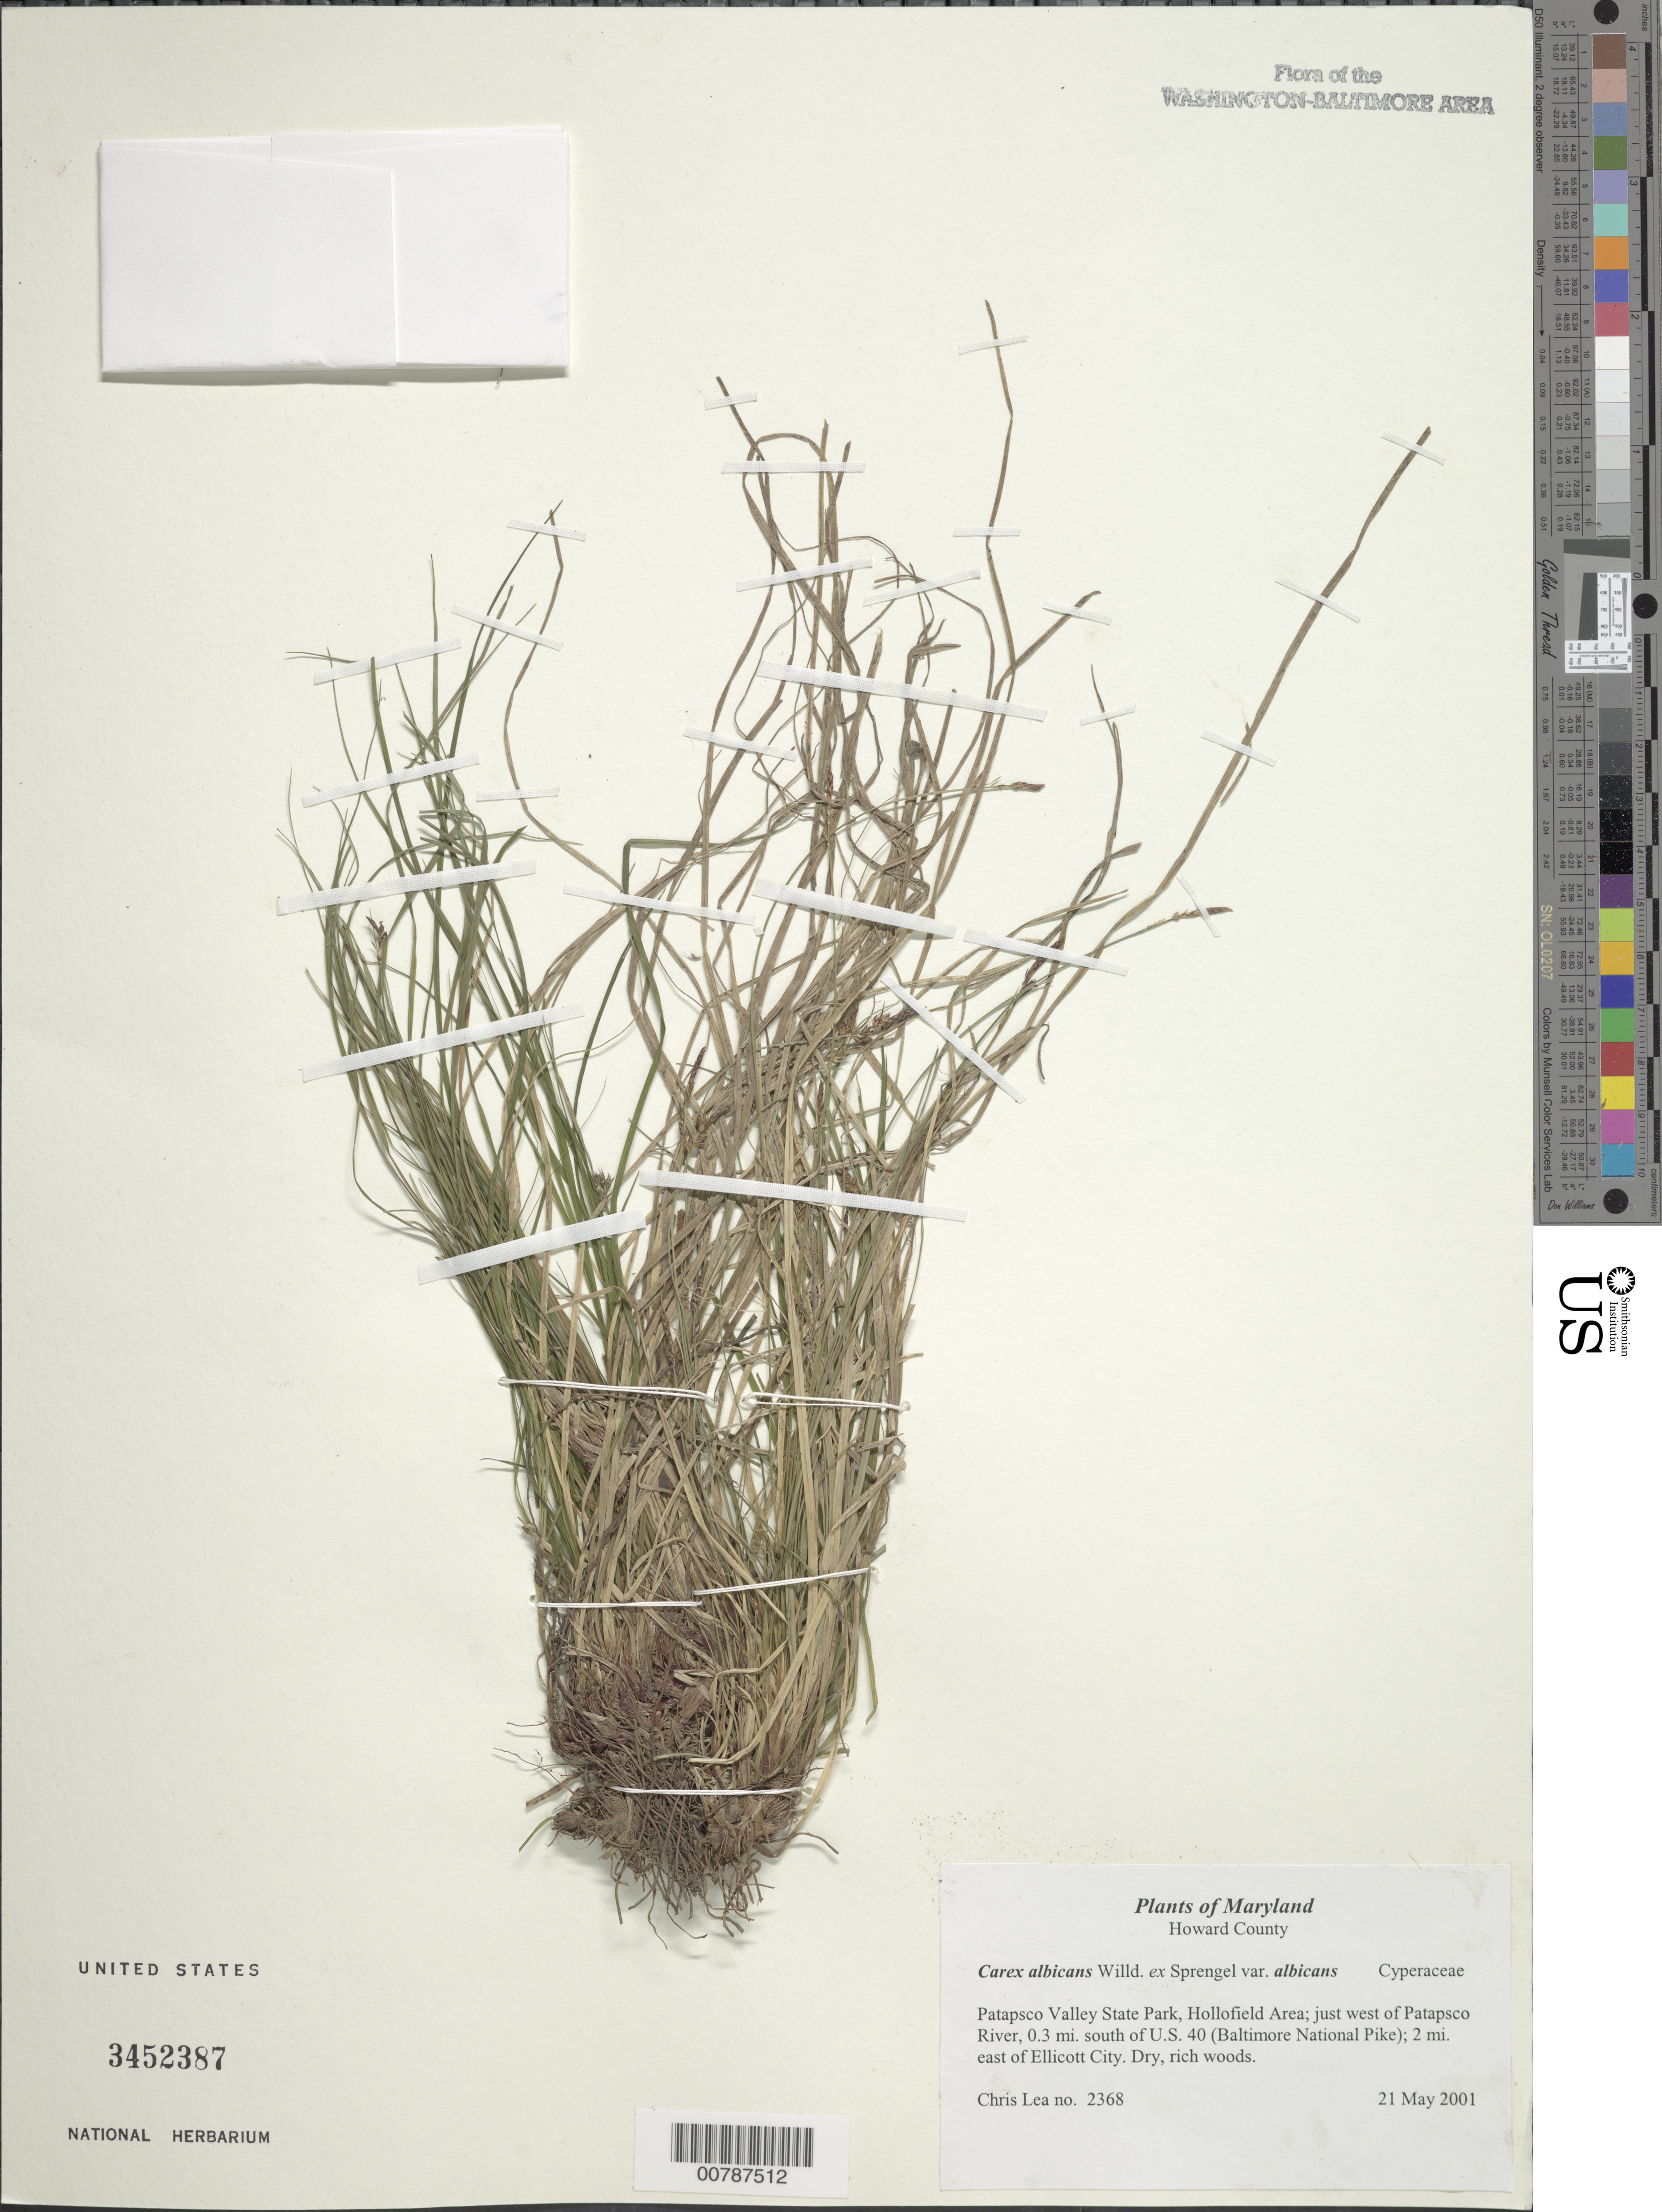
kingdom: Plantae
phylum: Tracheophyta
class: Liliopsida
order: Poales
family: Cyperaceae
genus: Carex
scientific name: Carex albicans var. albicans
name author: Willd. ex Spreng.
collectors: C. Lea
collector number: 2368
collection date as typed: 21 May 2001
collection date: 2001-05-21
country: United States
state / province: Maryland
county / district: Howard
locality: Patapsco Valley State Park, Hollofield Area; just west of Patapsco River, 0.3 miles south of U.S. 40 (Baltimore National Pike); 2 miles east of Ellicott City.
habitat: Dry, rich woods.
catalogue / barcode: US 3452387